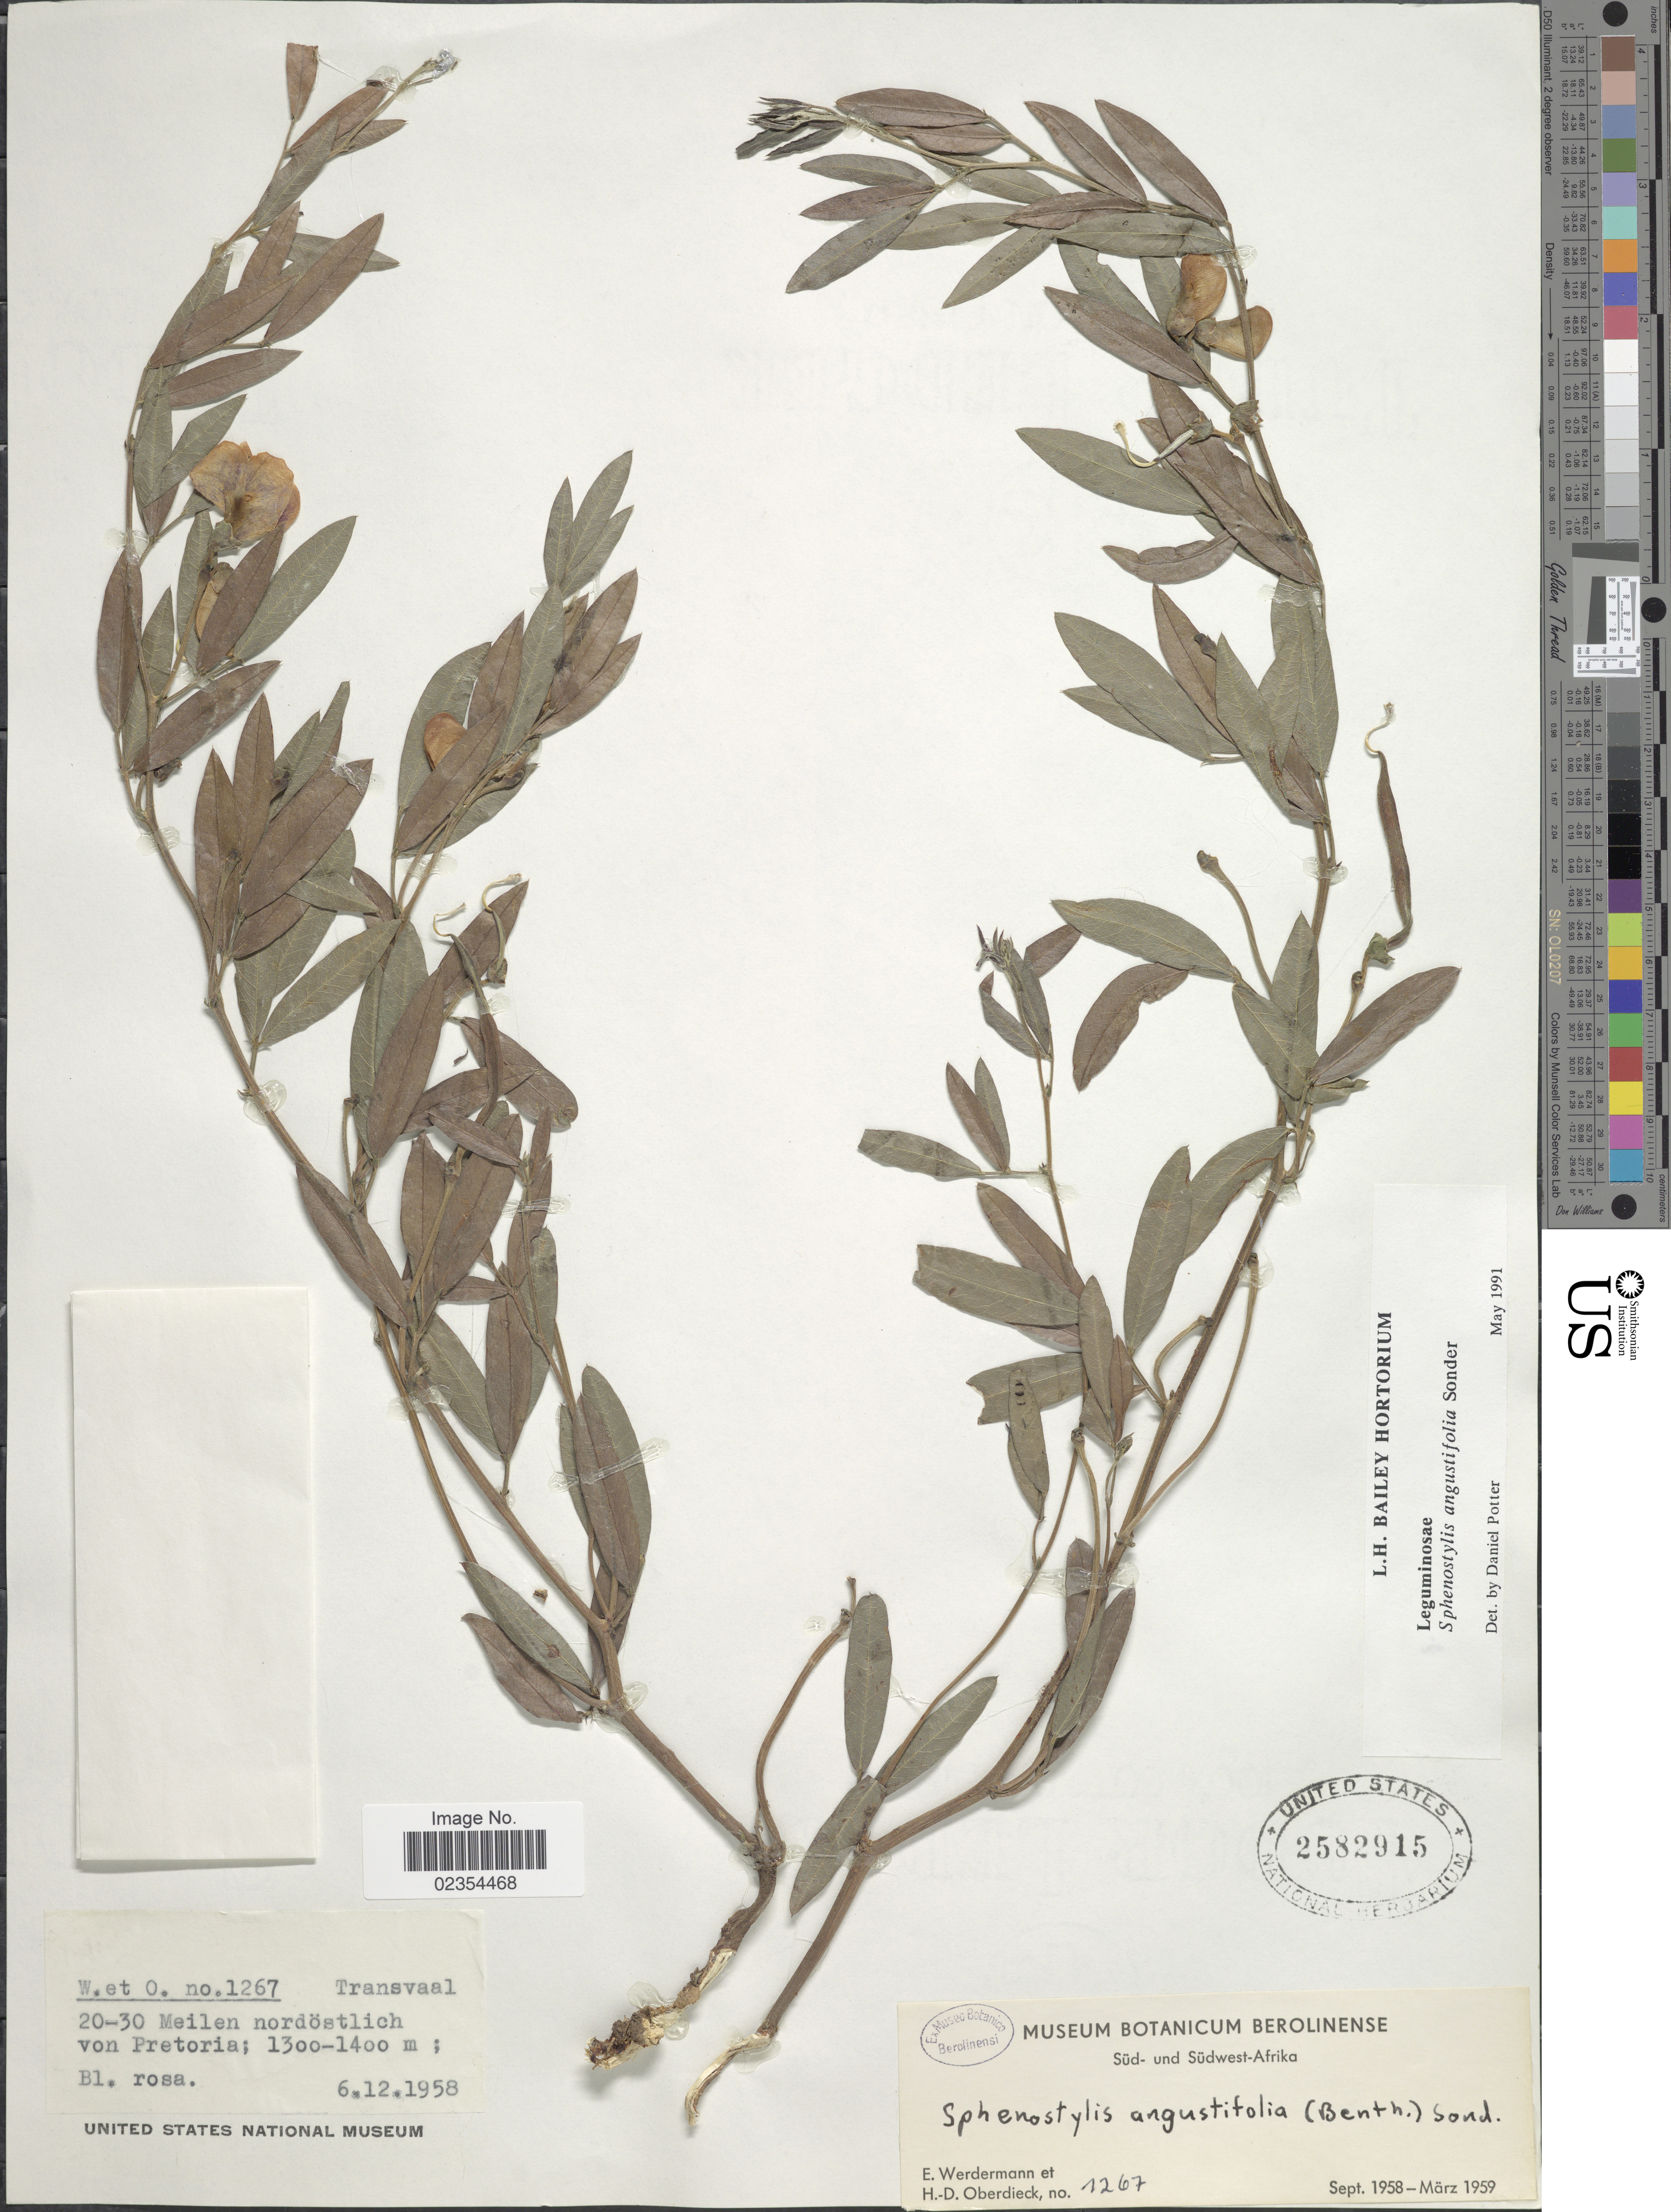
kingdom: Plantae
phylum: Tracheophyta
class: Magnoliopsida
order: Fabales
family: Fabaceae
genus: Sphenostylis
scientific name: Sphenostylis angustifolia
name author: Sond.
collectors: E. Werdermann & H. Oberdieck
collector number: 1267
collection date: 1958-12-06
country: South Africa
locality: Süd-und Südwest-Afrika, Transvaal 20-30 Meilen nordostlich von Pretoria.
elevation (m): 1300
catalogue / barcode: US 2582915